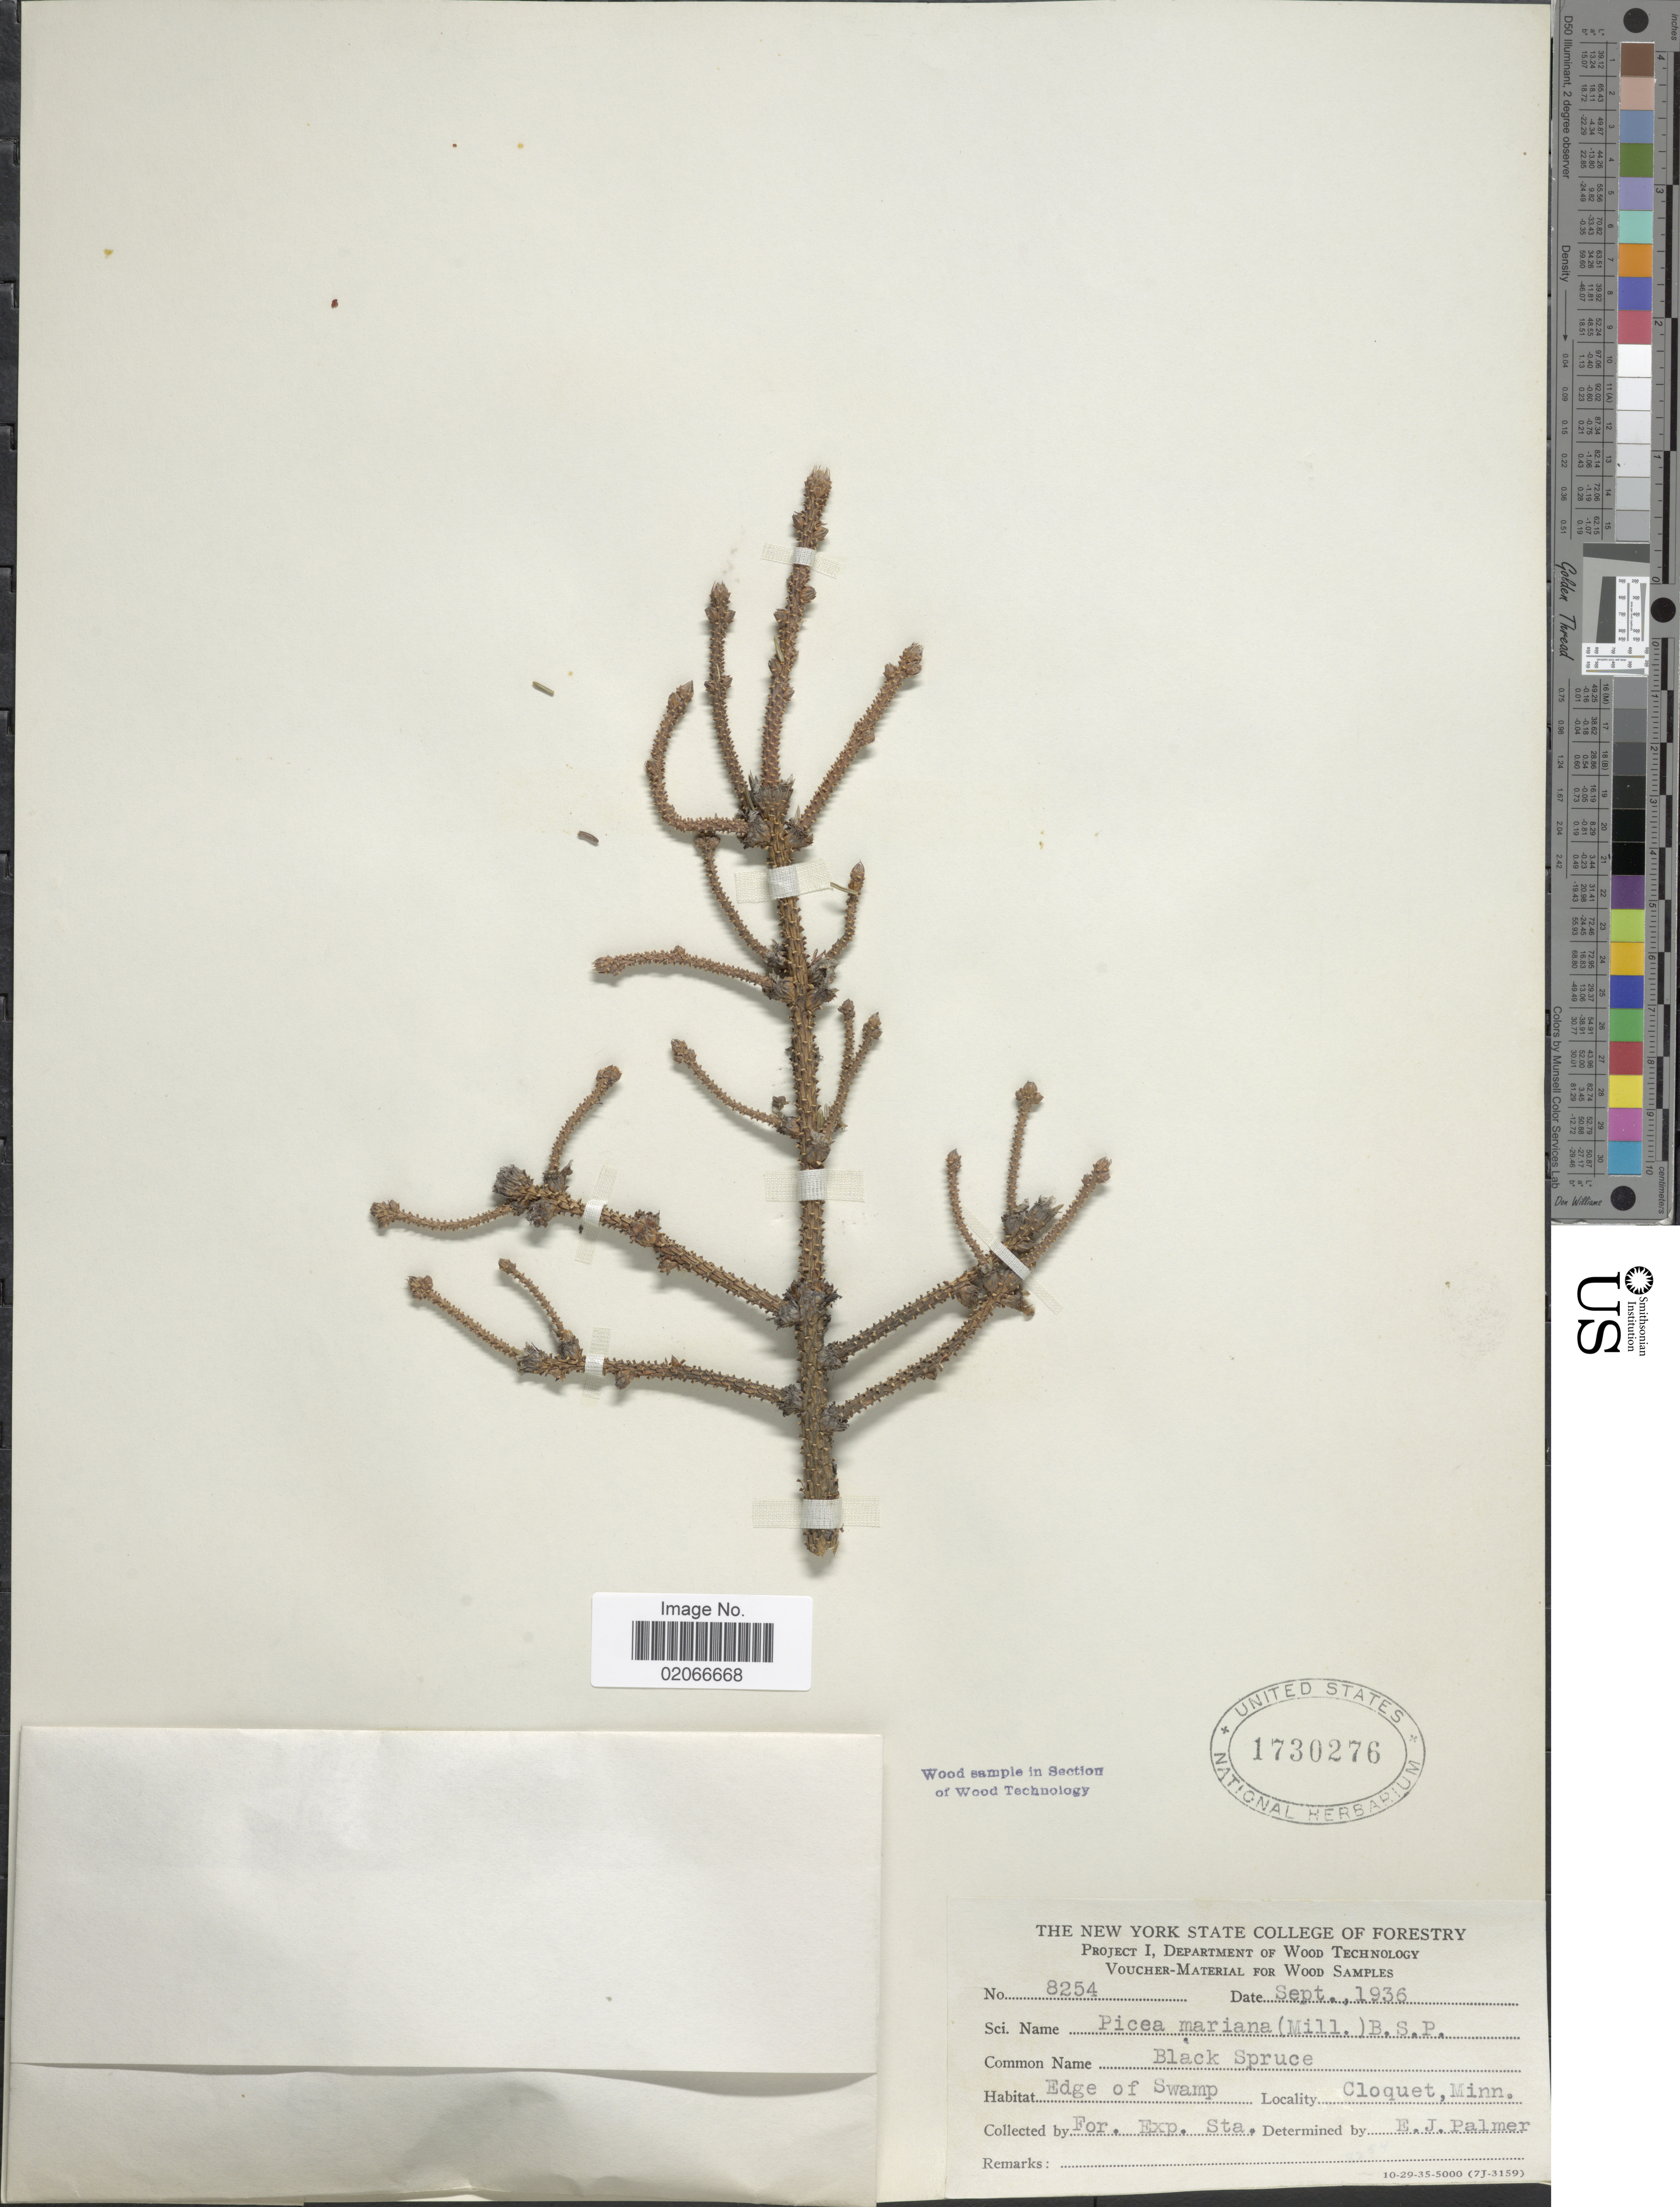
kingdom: Plantae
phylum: Tracheophyta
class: Pinopsida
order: Pinales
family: Pinaceae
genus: Picea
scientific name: Picea mariana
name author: (Mill.) Britton, Stearns & Poggenb.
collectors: For. Exp. Sta.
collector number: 8254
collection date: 1936-09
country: United States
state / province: Minnesota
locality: Cloquet, Minn.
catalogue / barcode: US 1730276